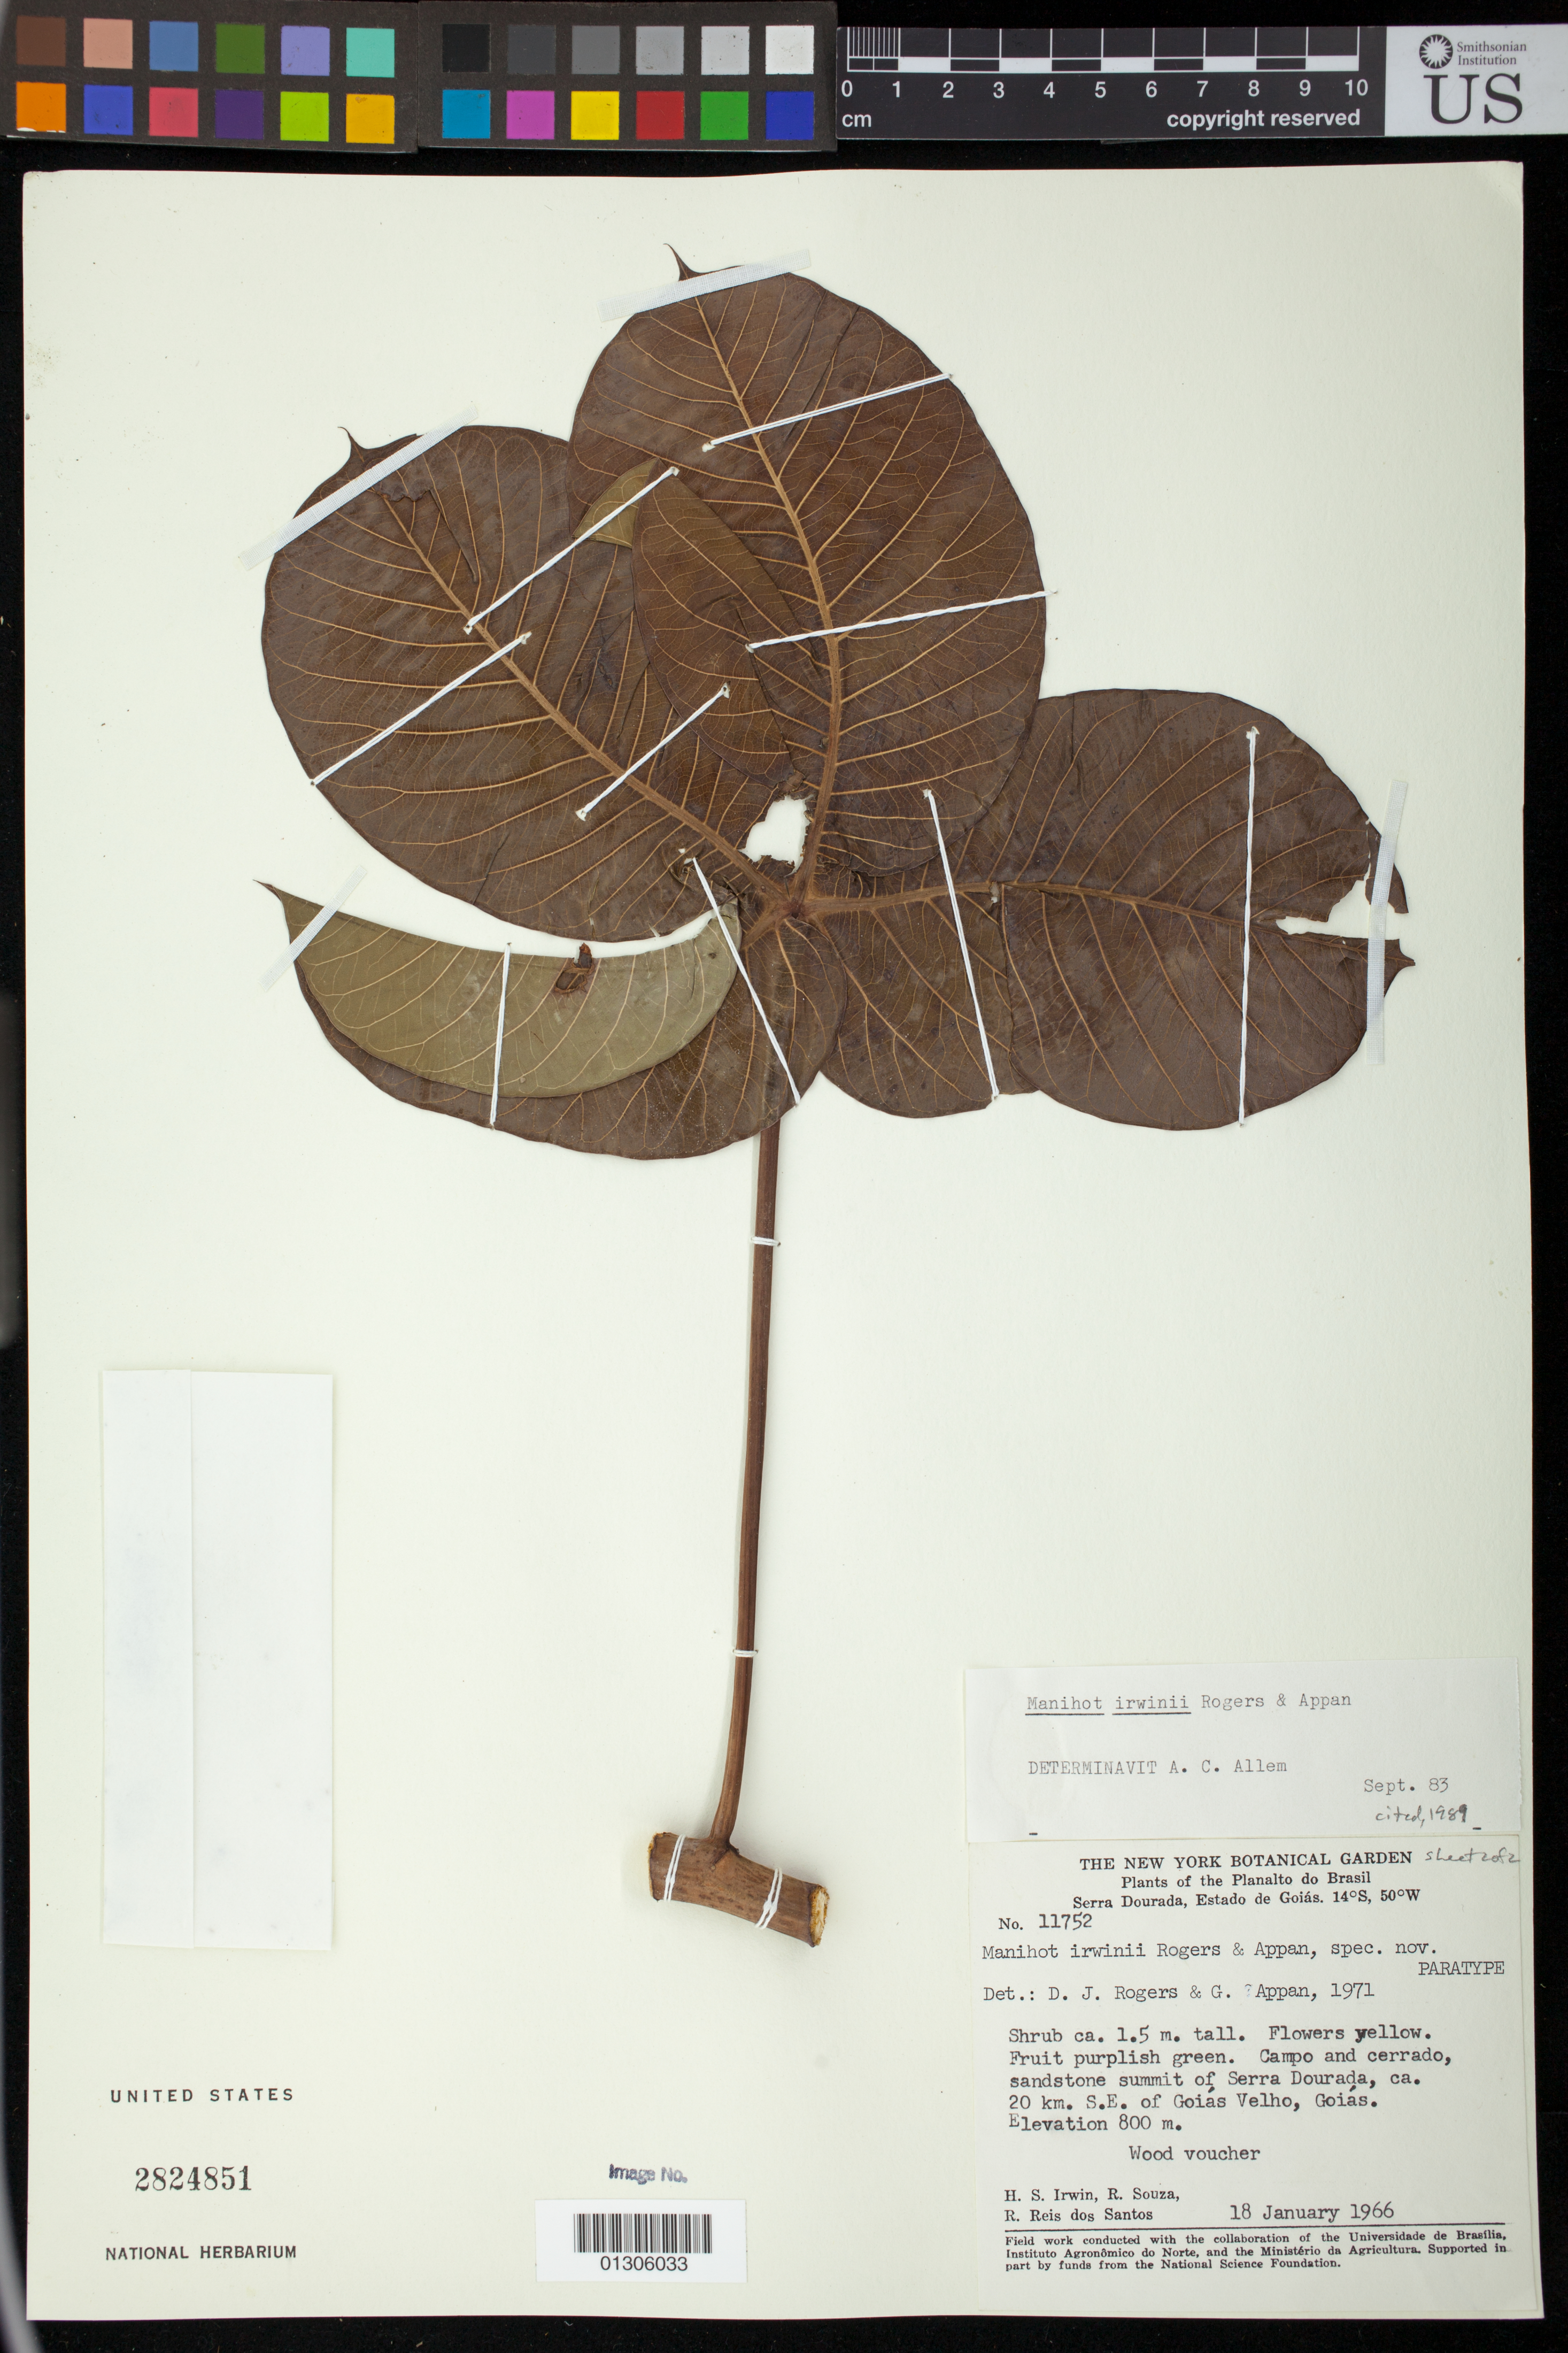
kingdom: Plantae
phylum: Tracheophyta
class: Magnoliopsida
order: Malpighiales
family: Euphorbiaceae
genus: Manihot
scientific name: Manihot irwinii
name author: D.J. Rogers & Appan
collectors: H. Irwin, R. Souza & R. Reis dos Santos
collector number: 11752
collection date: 1966-01-18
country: Brazil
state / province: Goias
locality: summit of Serra Dourada, ca. 20 km. S.E. of Goias Velho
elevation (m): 800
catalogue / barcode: US 2824851